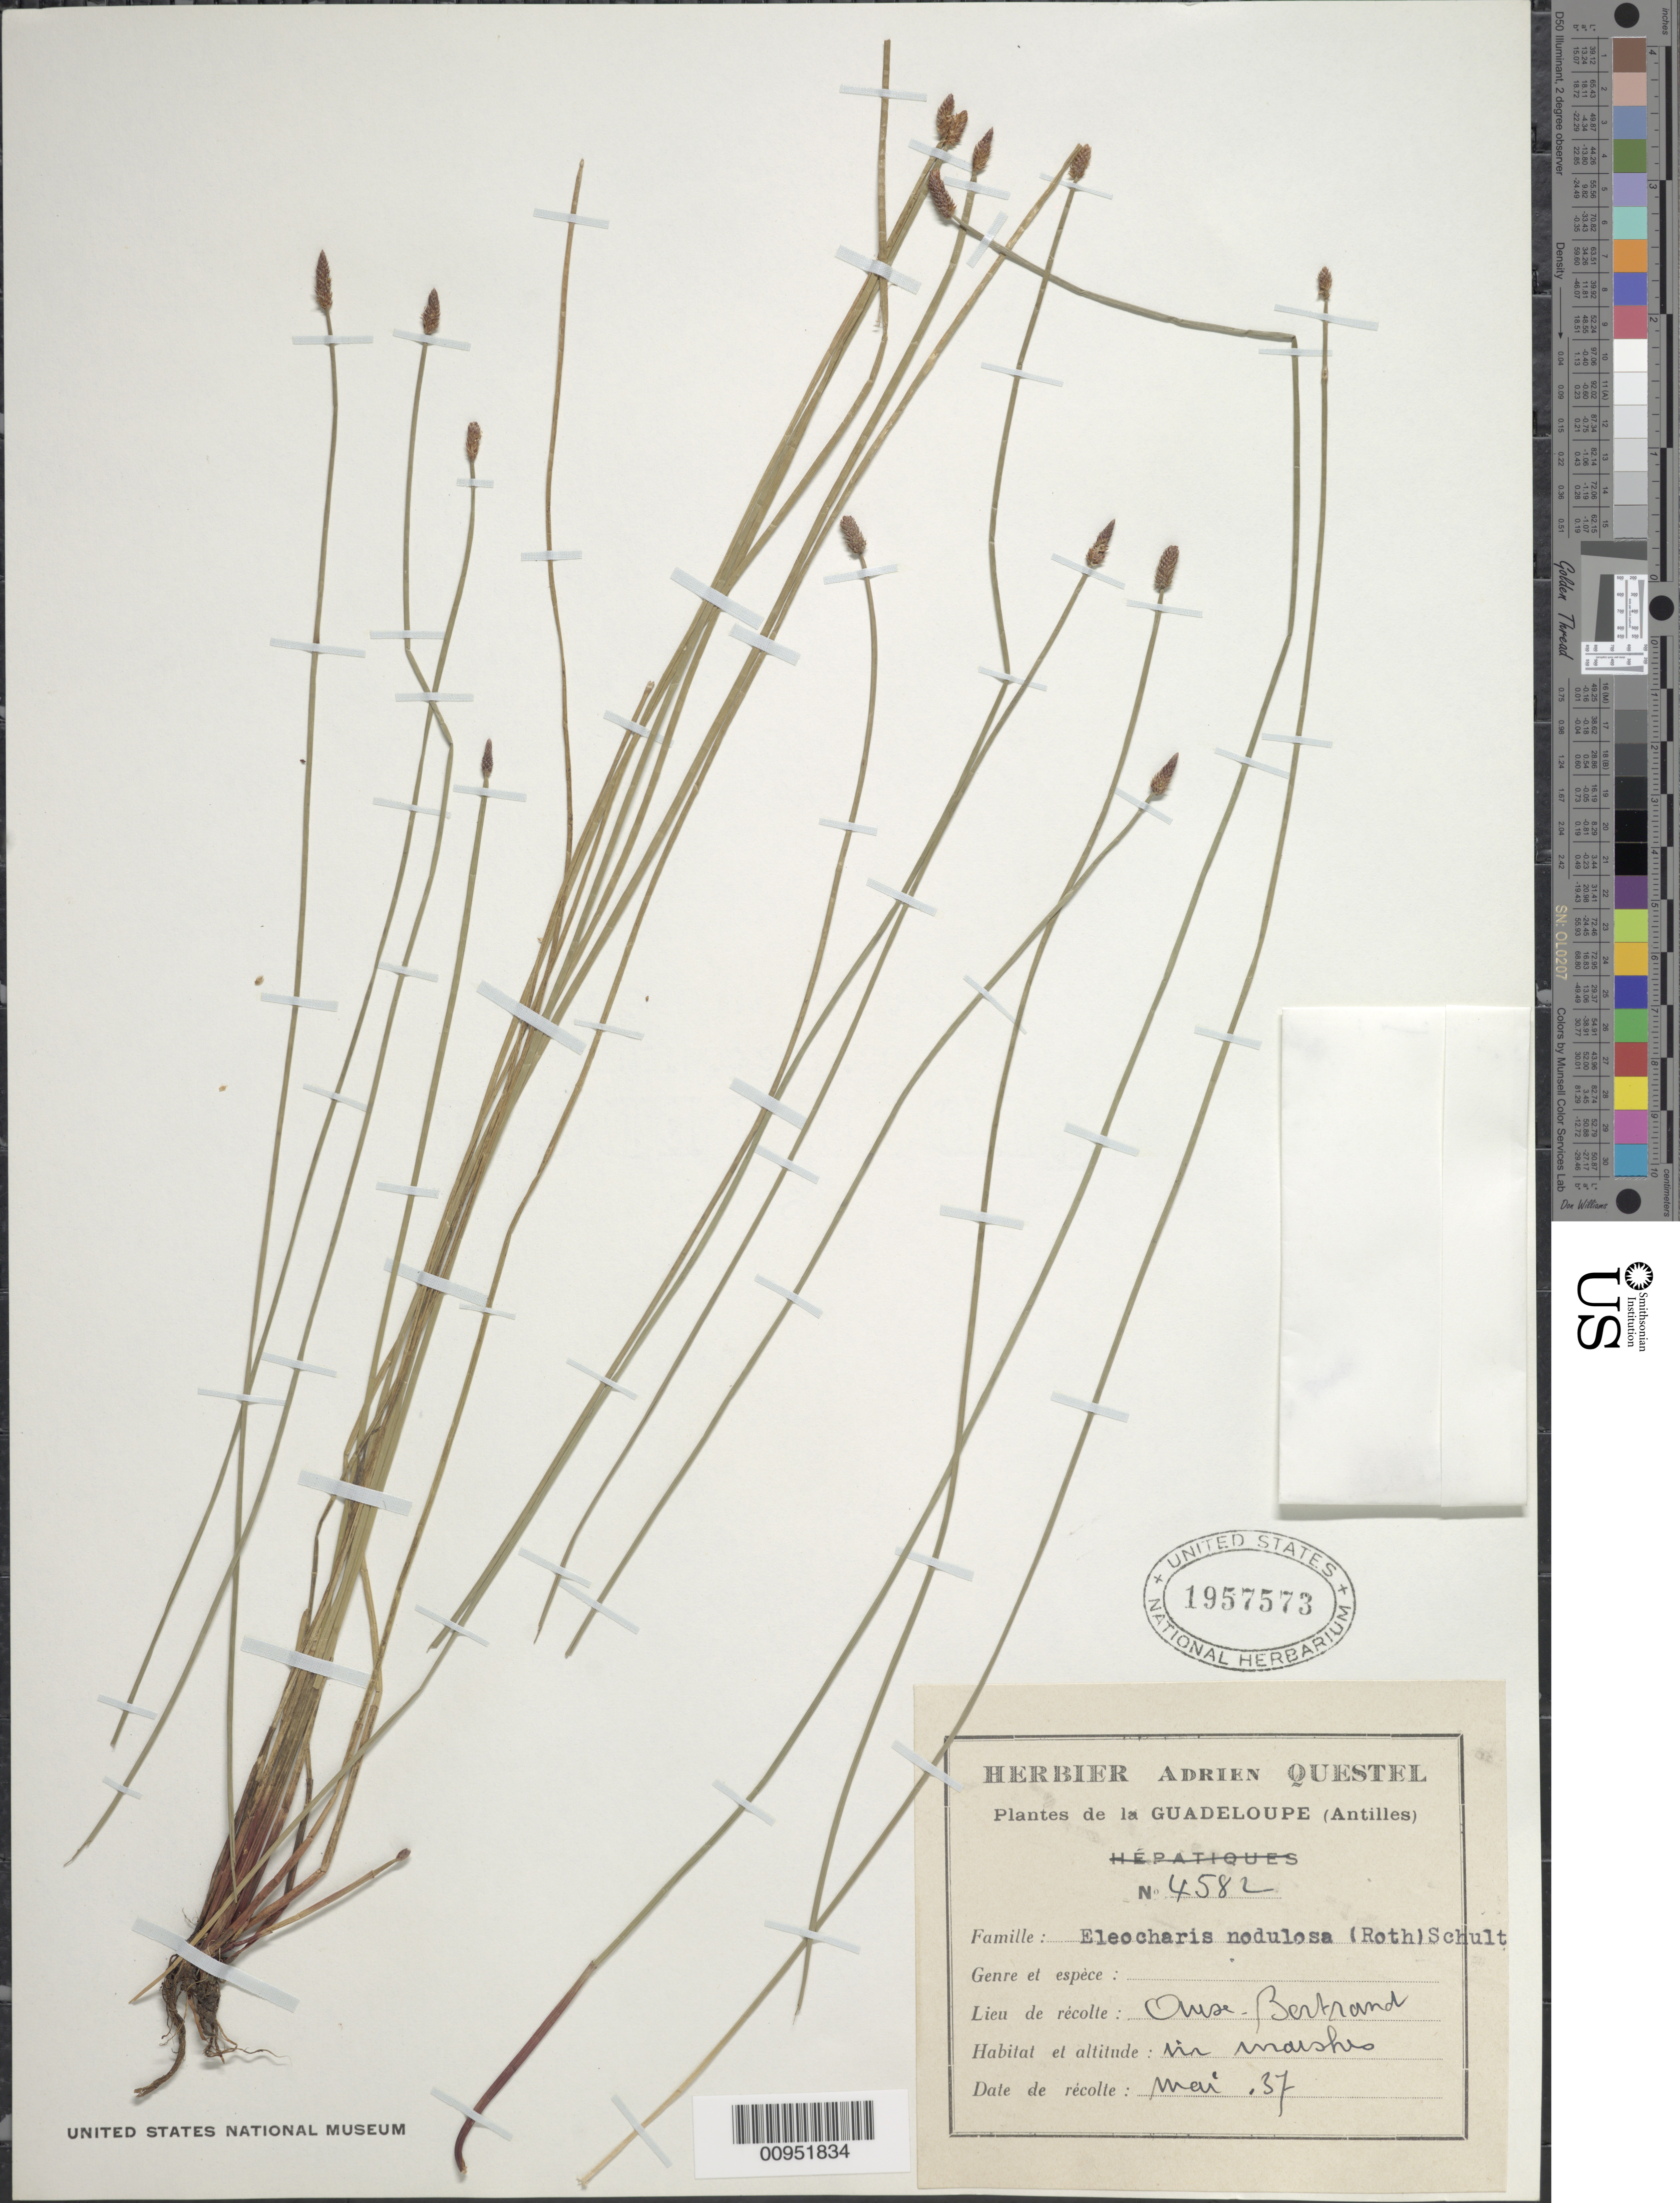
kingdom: Plantae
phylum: Tracheophyta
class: Liliopsida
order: Poales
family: Cyperaceae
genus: Eleocharis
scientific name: Eleocharis montana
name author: (Kunth) Roem. & Schult.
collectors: A. Questel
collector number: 4582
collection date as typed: May 1937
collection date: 1937-05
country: Guadeloupe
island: Grande Terre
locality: Anse Bertrand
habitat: In marshes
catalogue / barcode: US 1957573